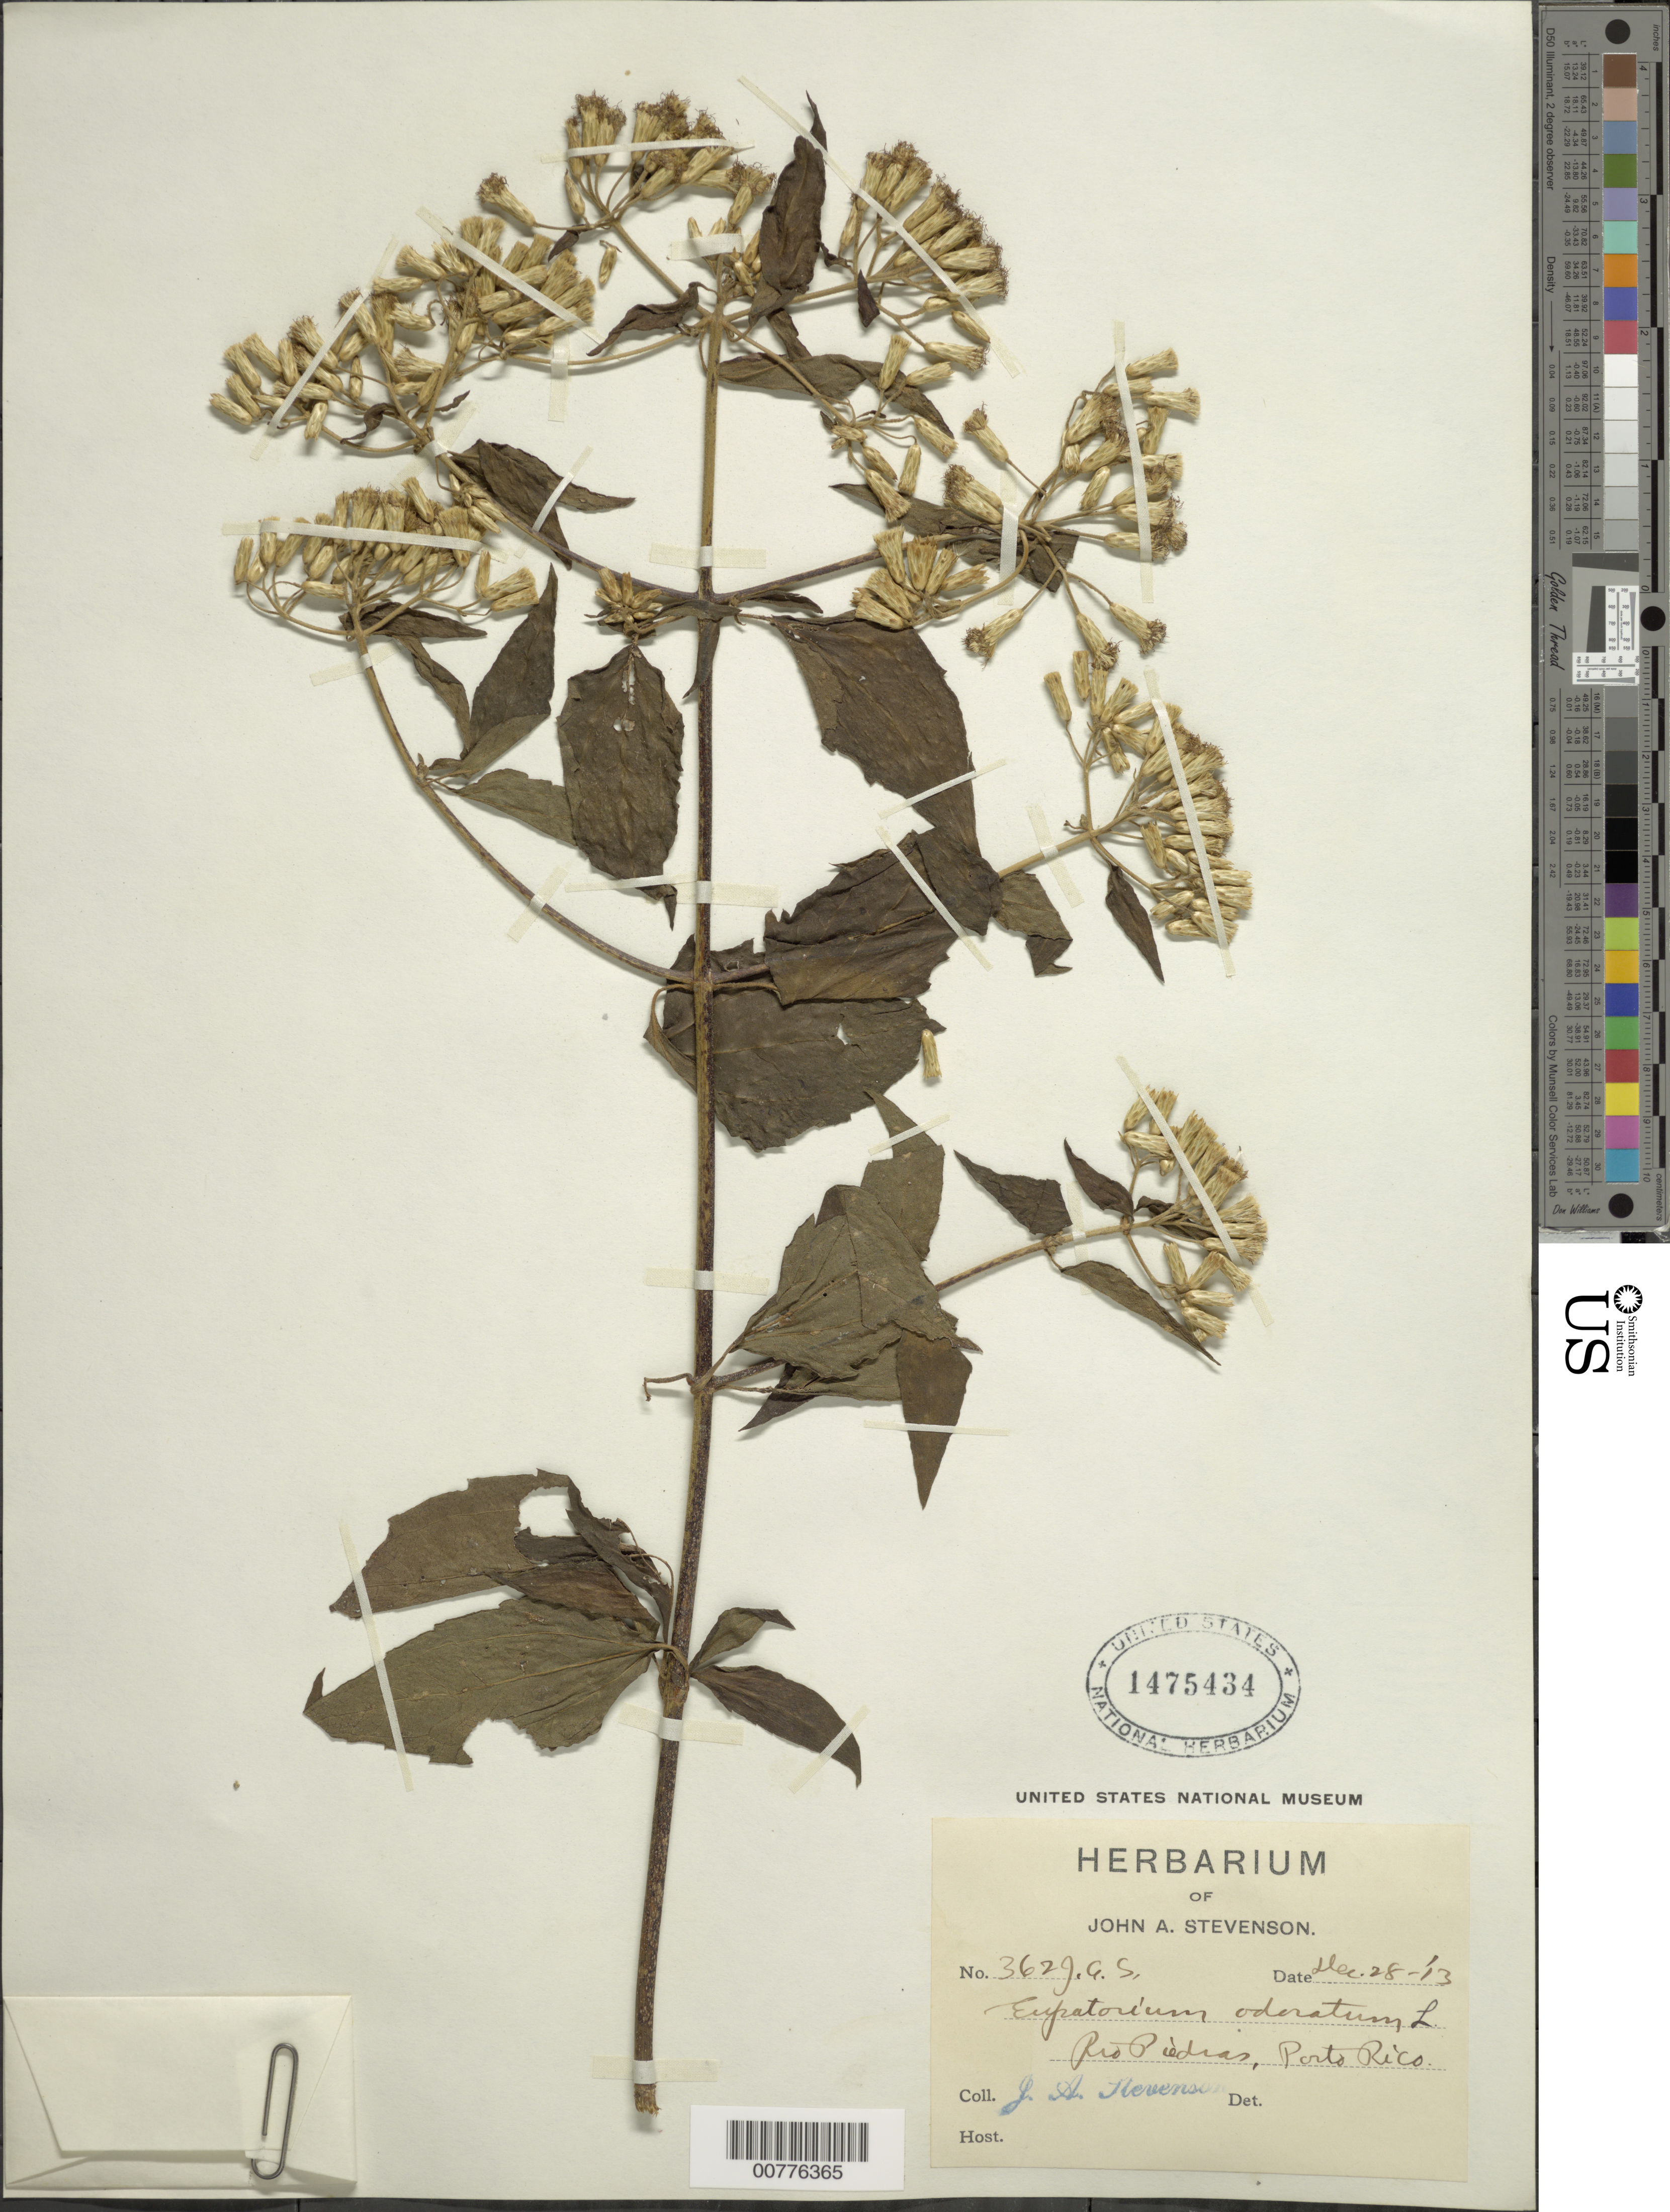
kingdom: Plantae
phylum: Tracheophyta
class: Magnoliopsida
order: Asterales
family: Asteraceae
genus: Chromolaena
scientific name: Chromolaena odorata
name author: (L.) R.M. King & H. Rob.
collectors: J. Stevenson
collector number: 362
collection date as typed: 28 Dec 1913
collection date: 1913-12-28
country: Puerto Rico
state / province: San Juan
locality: Río Piedras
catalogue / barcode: US 1475434